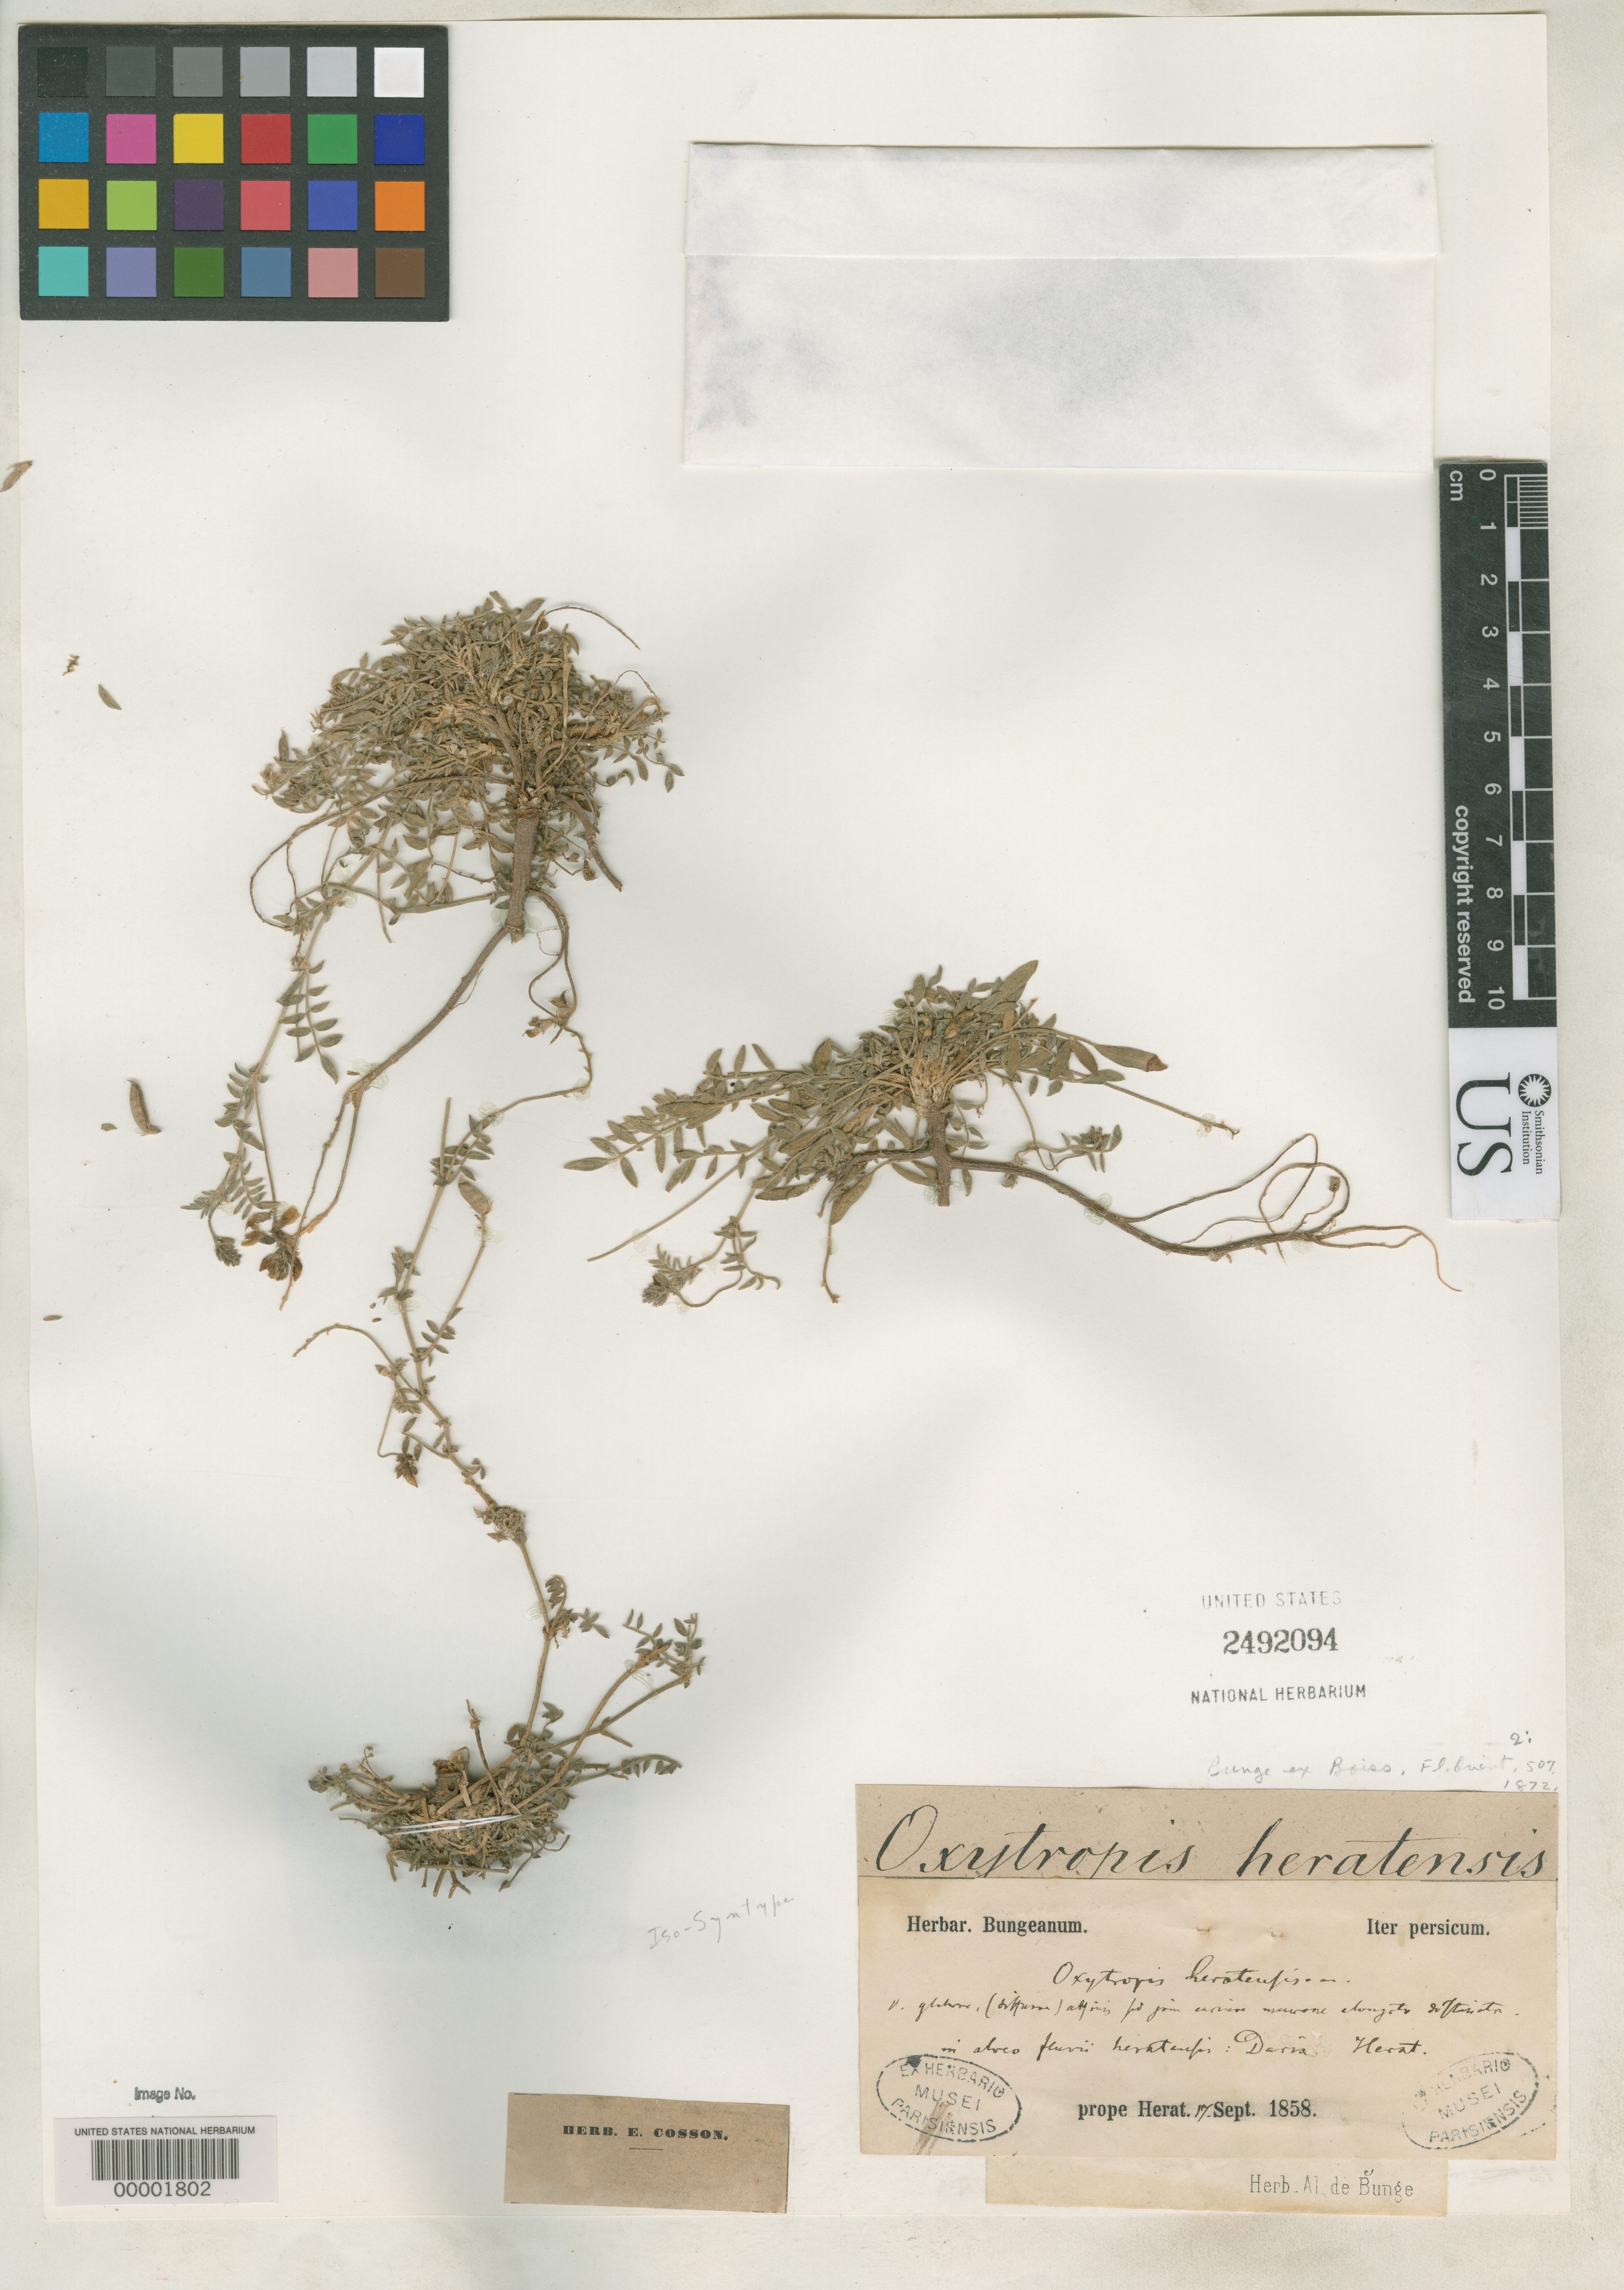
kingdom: Plantae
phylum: Tracheophyta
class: Magnoliopsida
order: Fabales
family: Fabaceae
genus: Oxytropis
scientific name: Oxytropis heratensis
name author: Bunge in Boiss.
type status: Isosyntype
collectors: A. Bunge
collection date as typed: Sep 1858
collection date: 1858-09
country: Afghanistan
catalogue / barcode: US 2492094